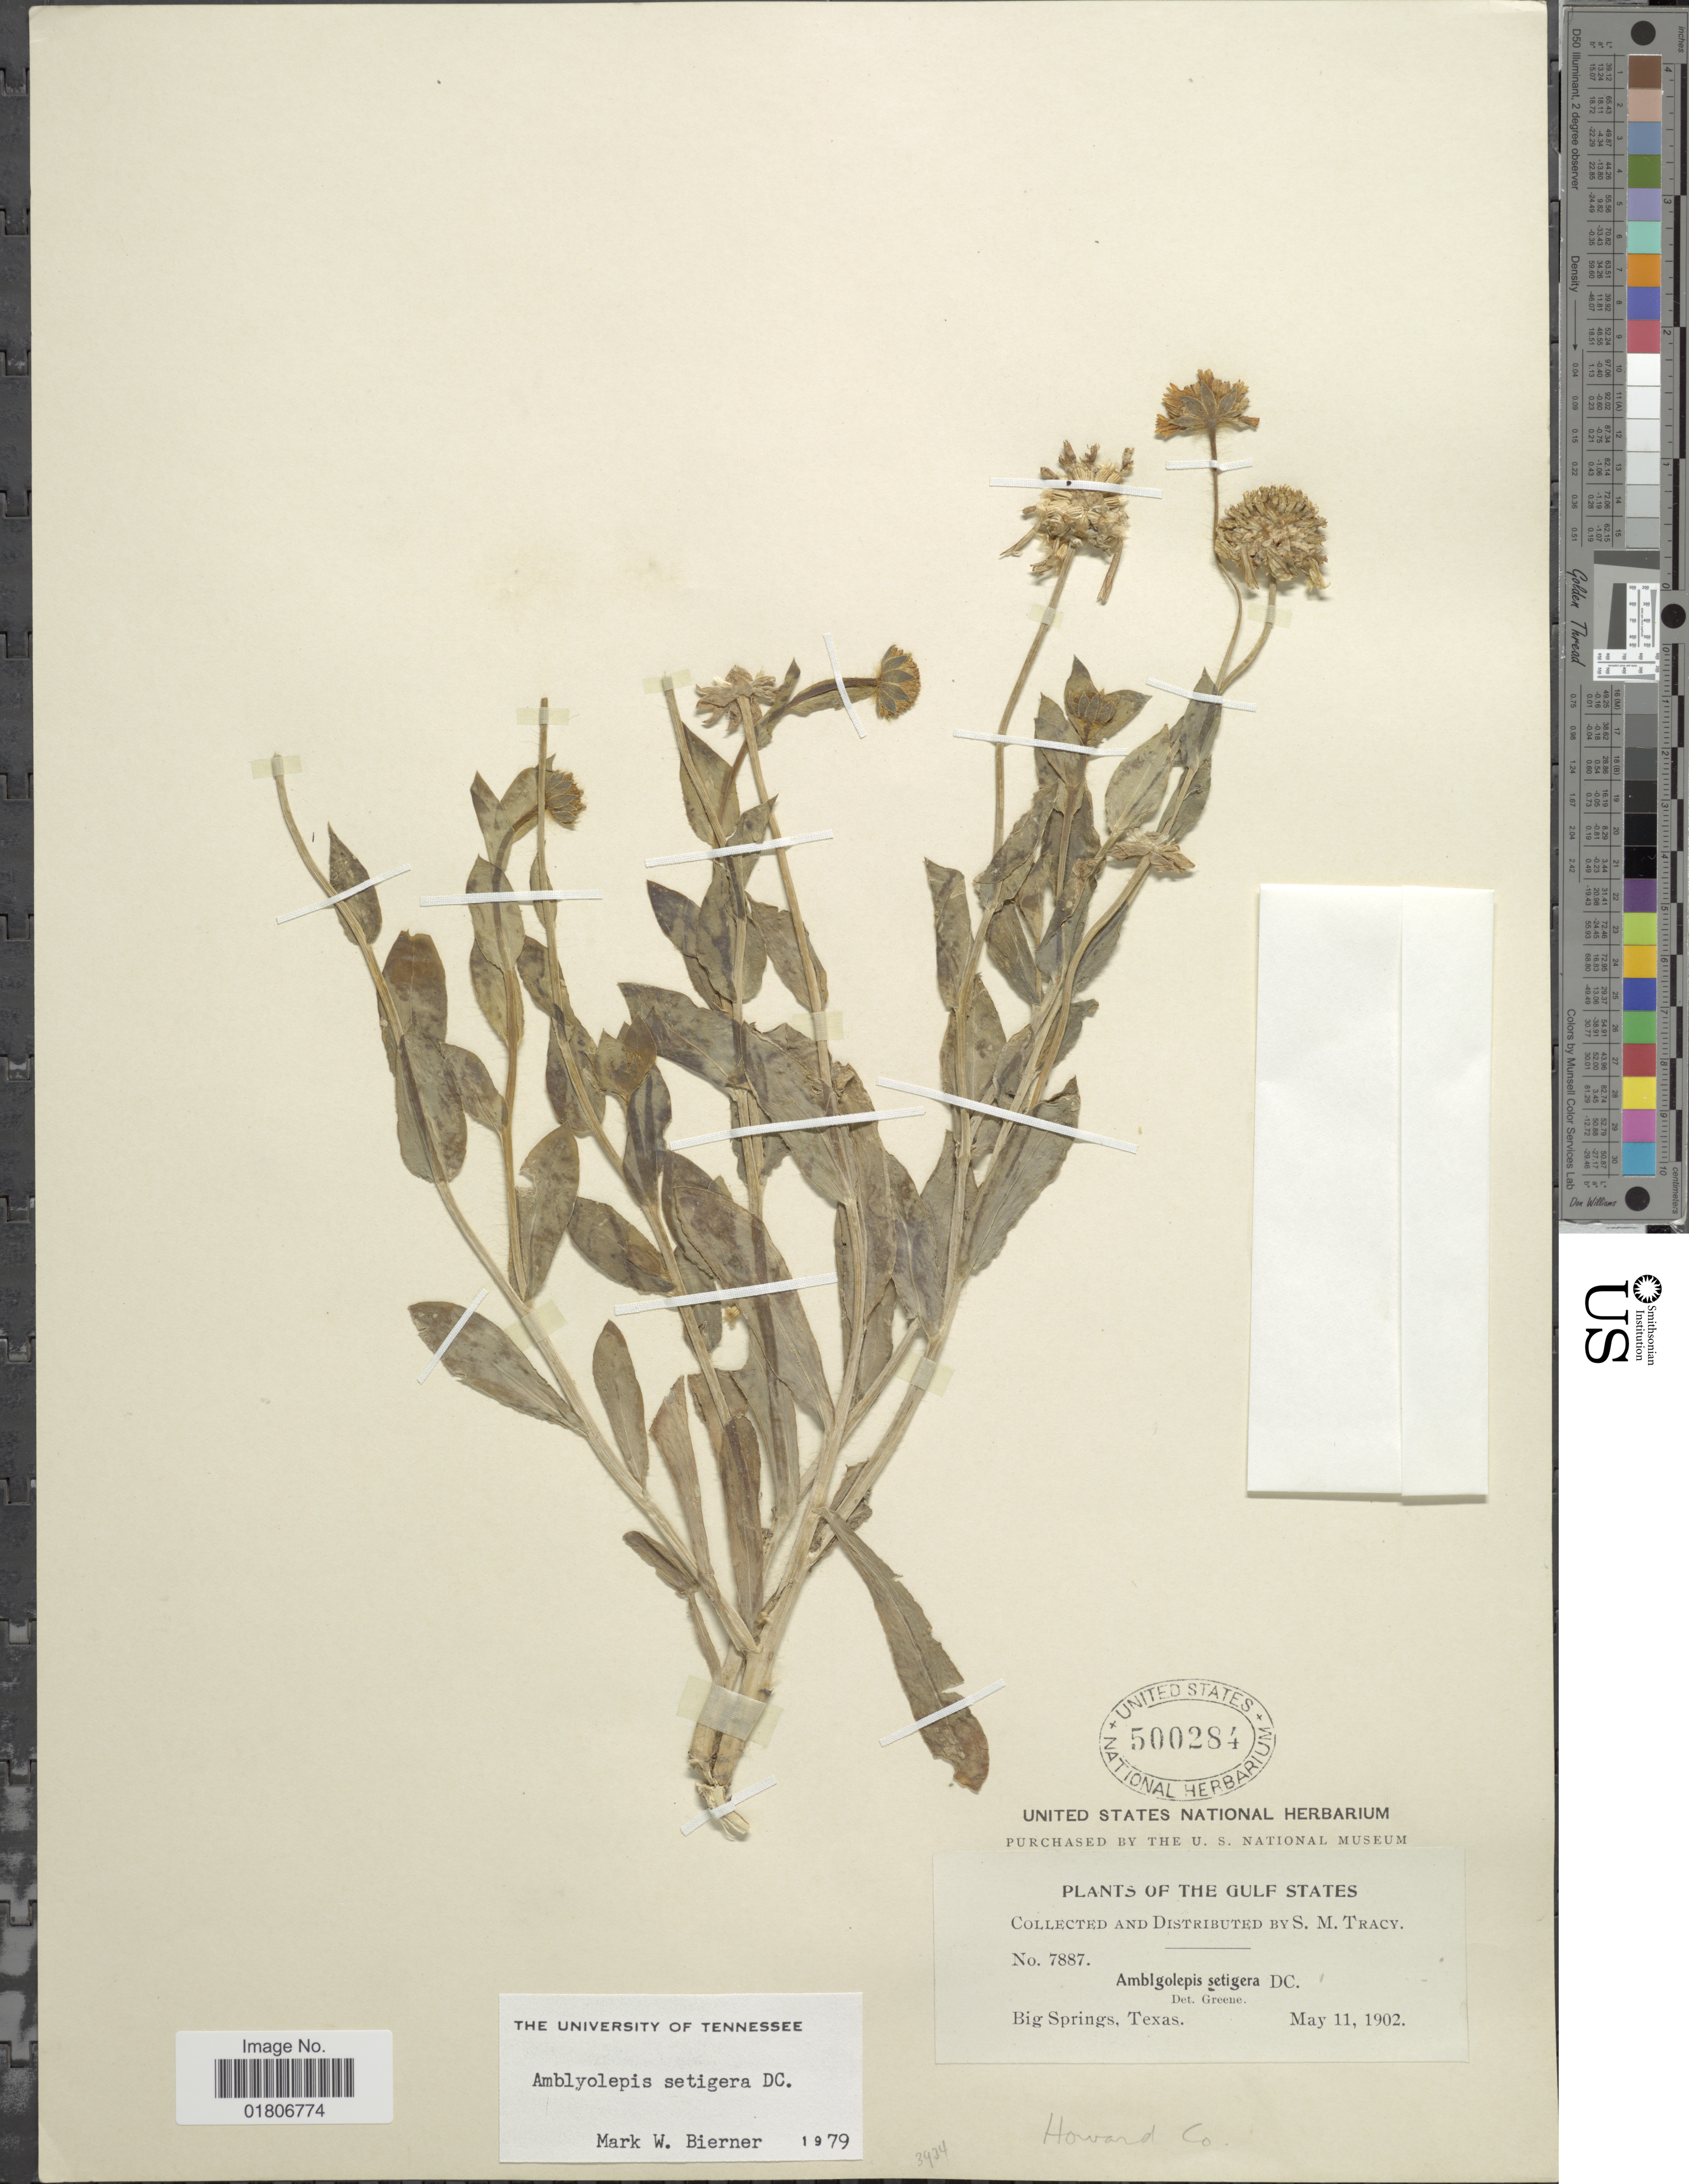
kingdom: Plantae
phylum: Tracheophyta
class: Magnoliopsida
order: Asterales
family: Asteraceae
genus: Amblyolepis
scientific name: Amblyolepis setigera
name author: DC.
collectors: S. M. Tracy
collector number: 7887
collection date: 1902-05-11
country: United States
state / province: Texas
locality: The Gulf States. Big Springs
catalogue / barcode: US 500284